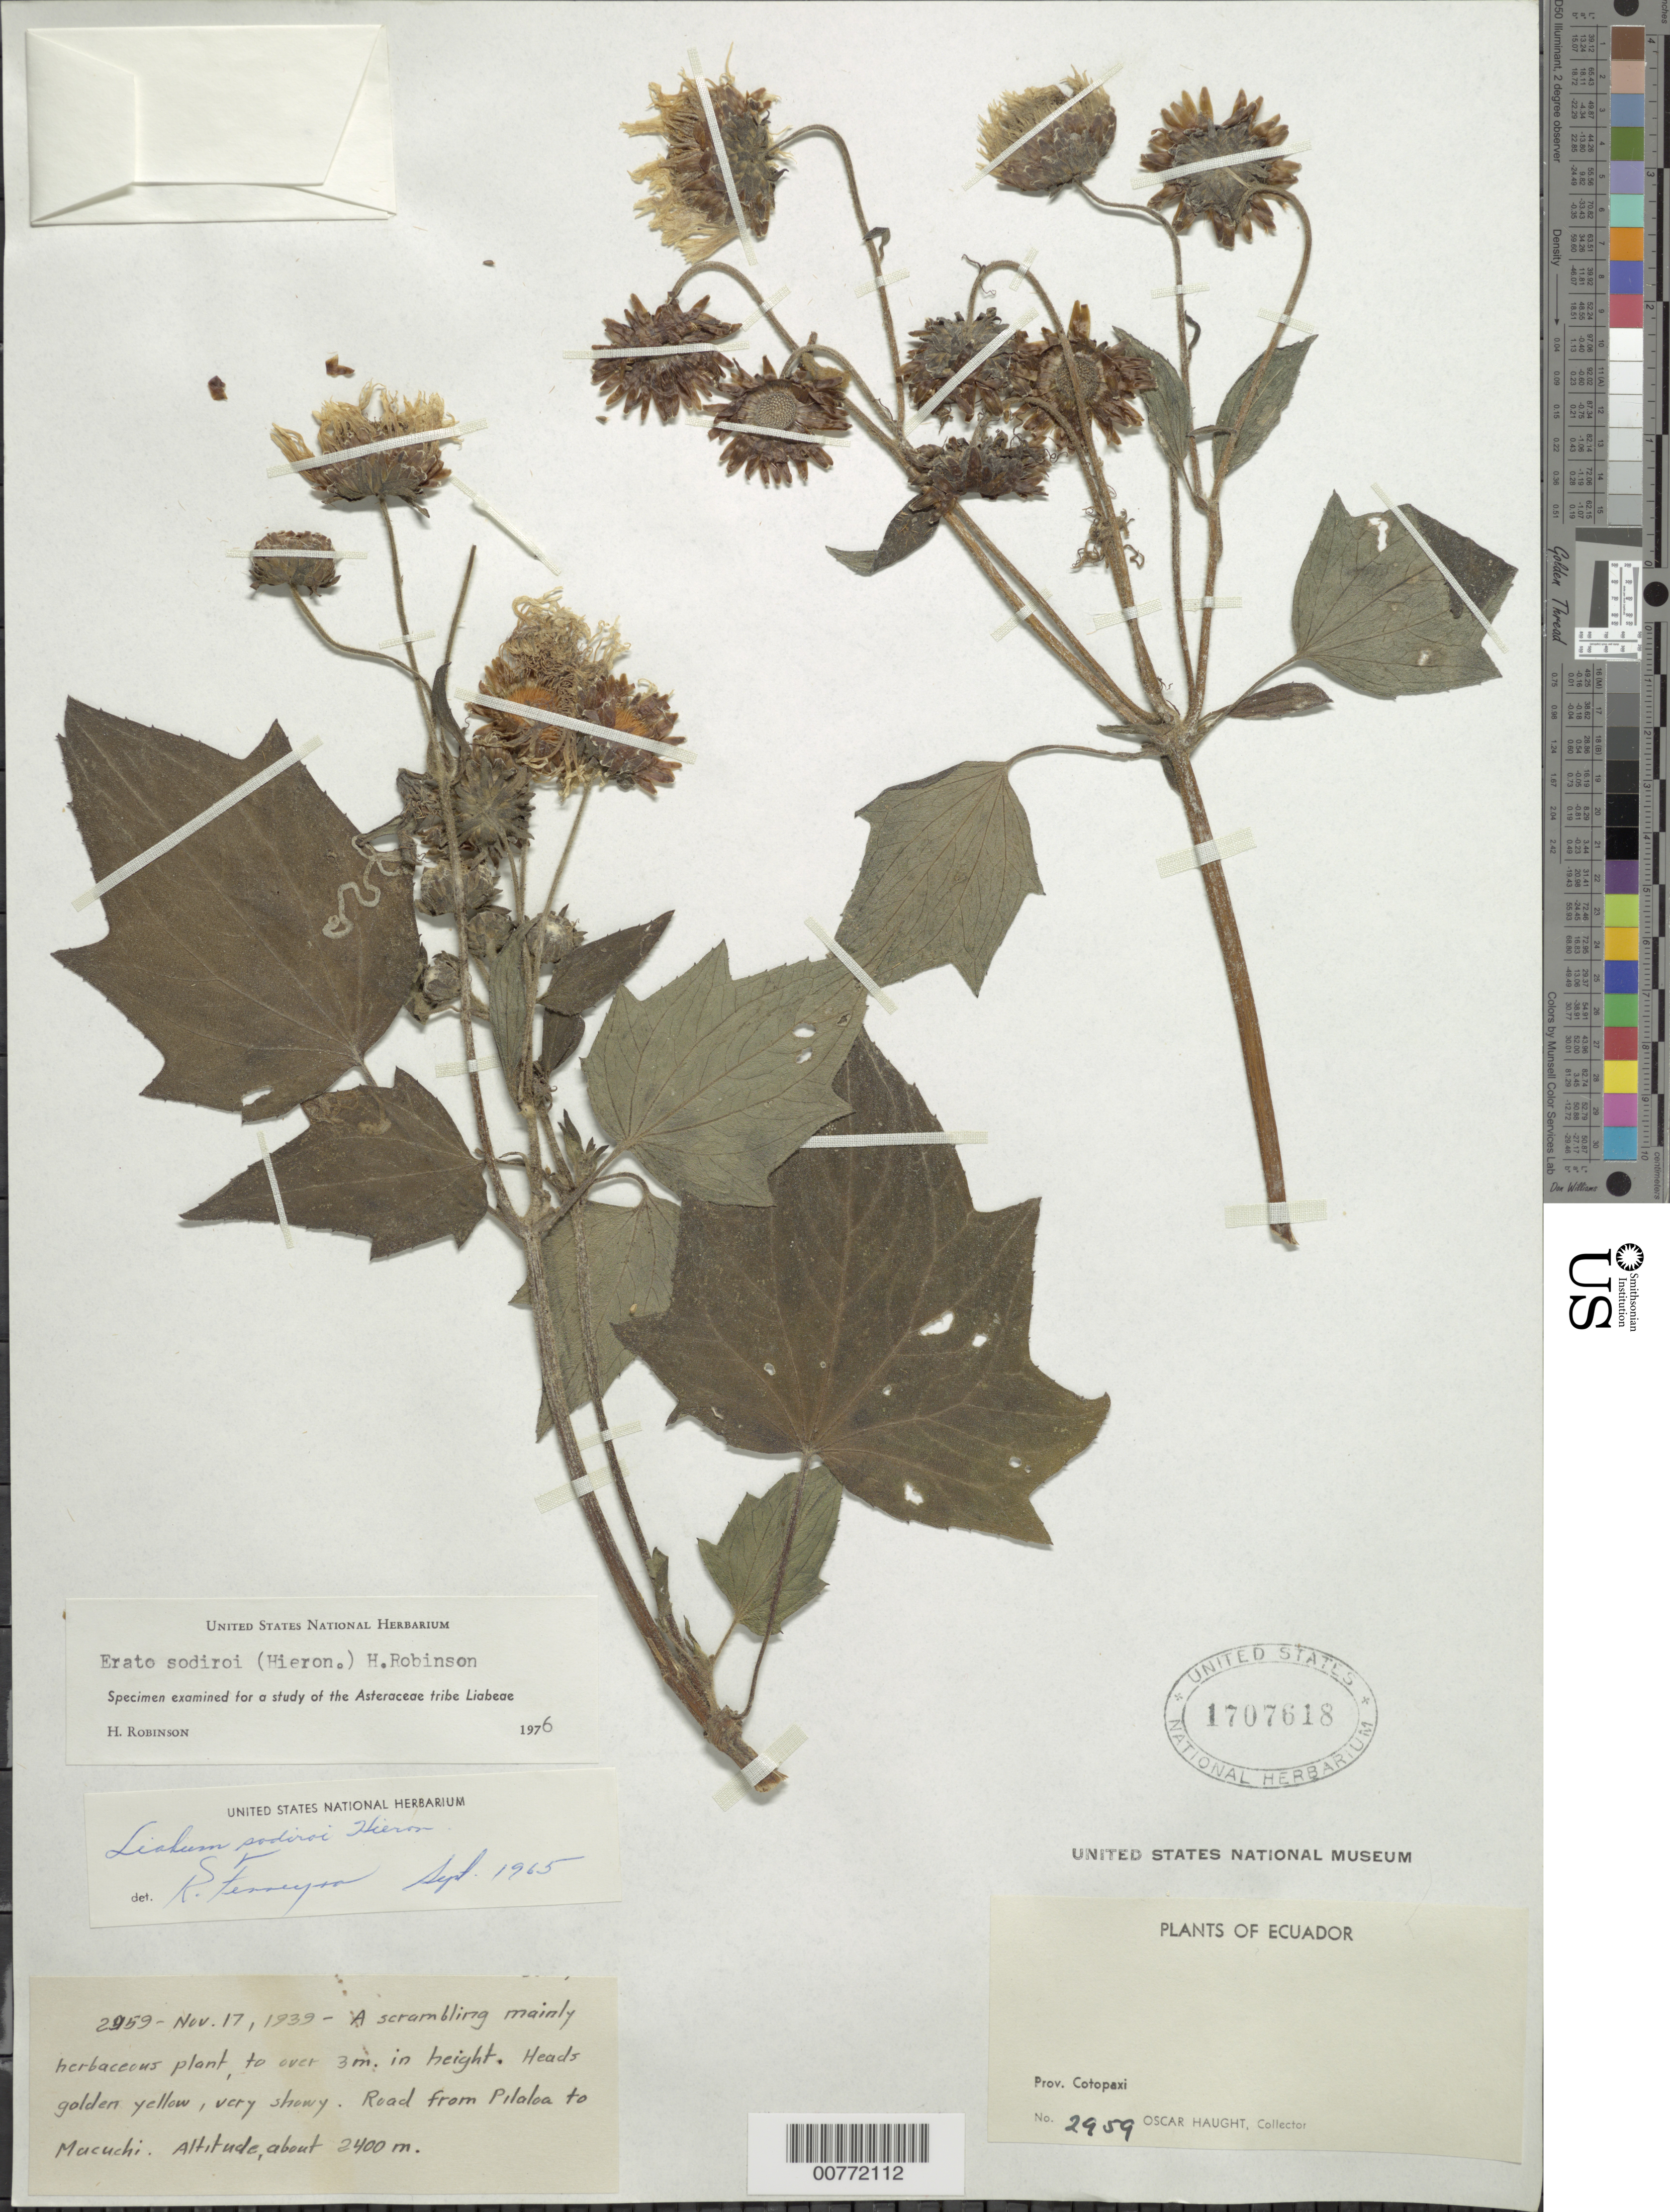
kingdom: Plantae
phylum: Tracheophyta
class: Magnoliopsida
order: Asterales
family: Asteraceae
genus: Erato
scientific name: Erato sodiroi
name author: (Hieron.) H. Rob.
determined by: Robinson, Harold E., (US)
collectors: O. Haught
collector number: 2959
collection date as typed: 17 November 1939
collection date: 1939-11-17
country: Ecuador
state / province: Cotopaxi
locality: Road from Pilalo to Macuchi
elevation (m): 2400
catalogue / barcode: US 1707618